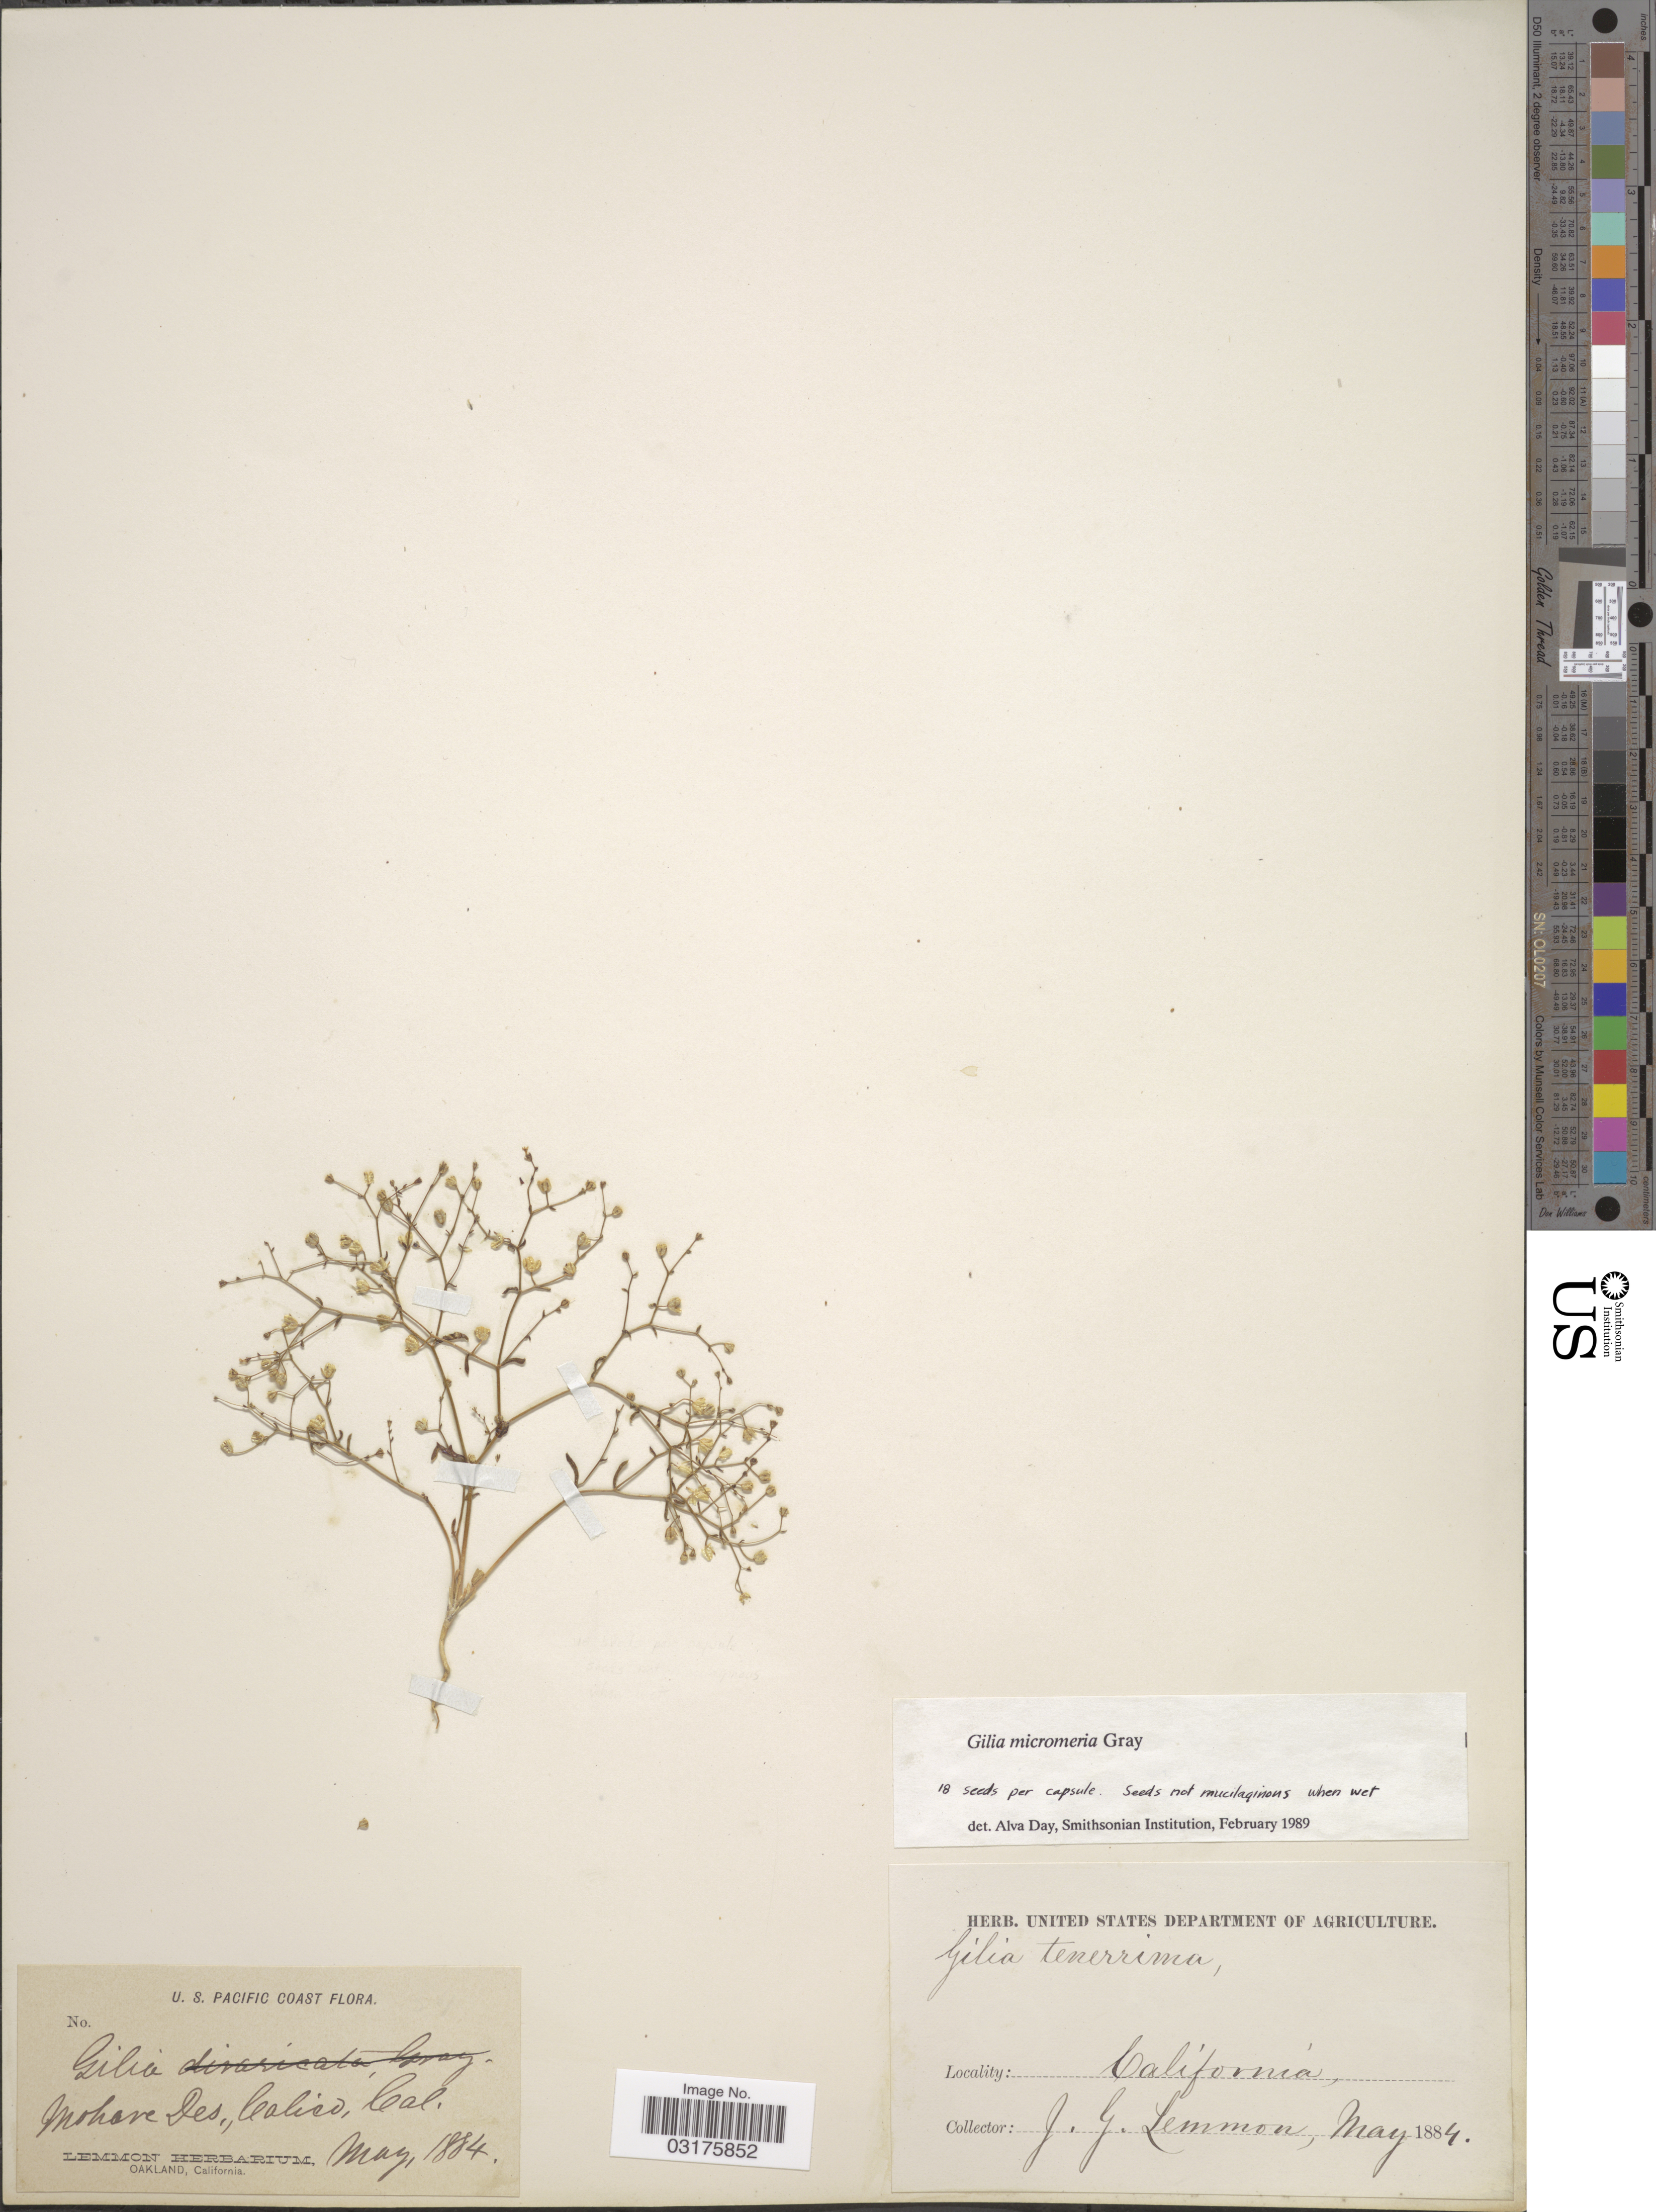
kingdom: Plantae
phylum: Tracheophyta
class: Magnoliopsida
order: Ericales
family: Polemoniaceae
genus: Aliciella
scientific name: Aliciella micromeria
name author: (A. Gray) J.M. Porter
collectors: J. Lemmon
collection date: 1884-05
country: United States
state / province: California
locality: U.S. Pacific Coast. Mohave Des, Calico.